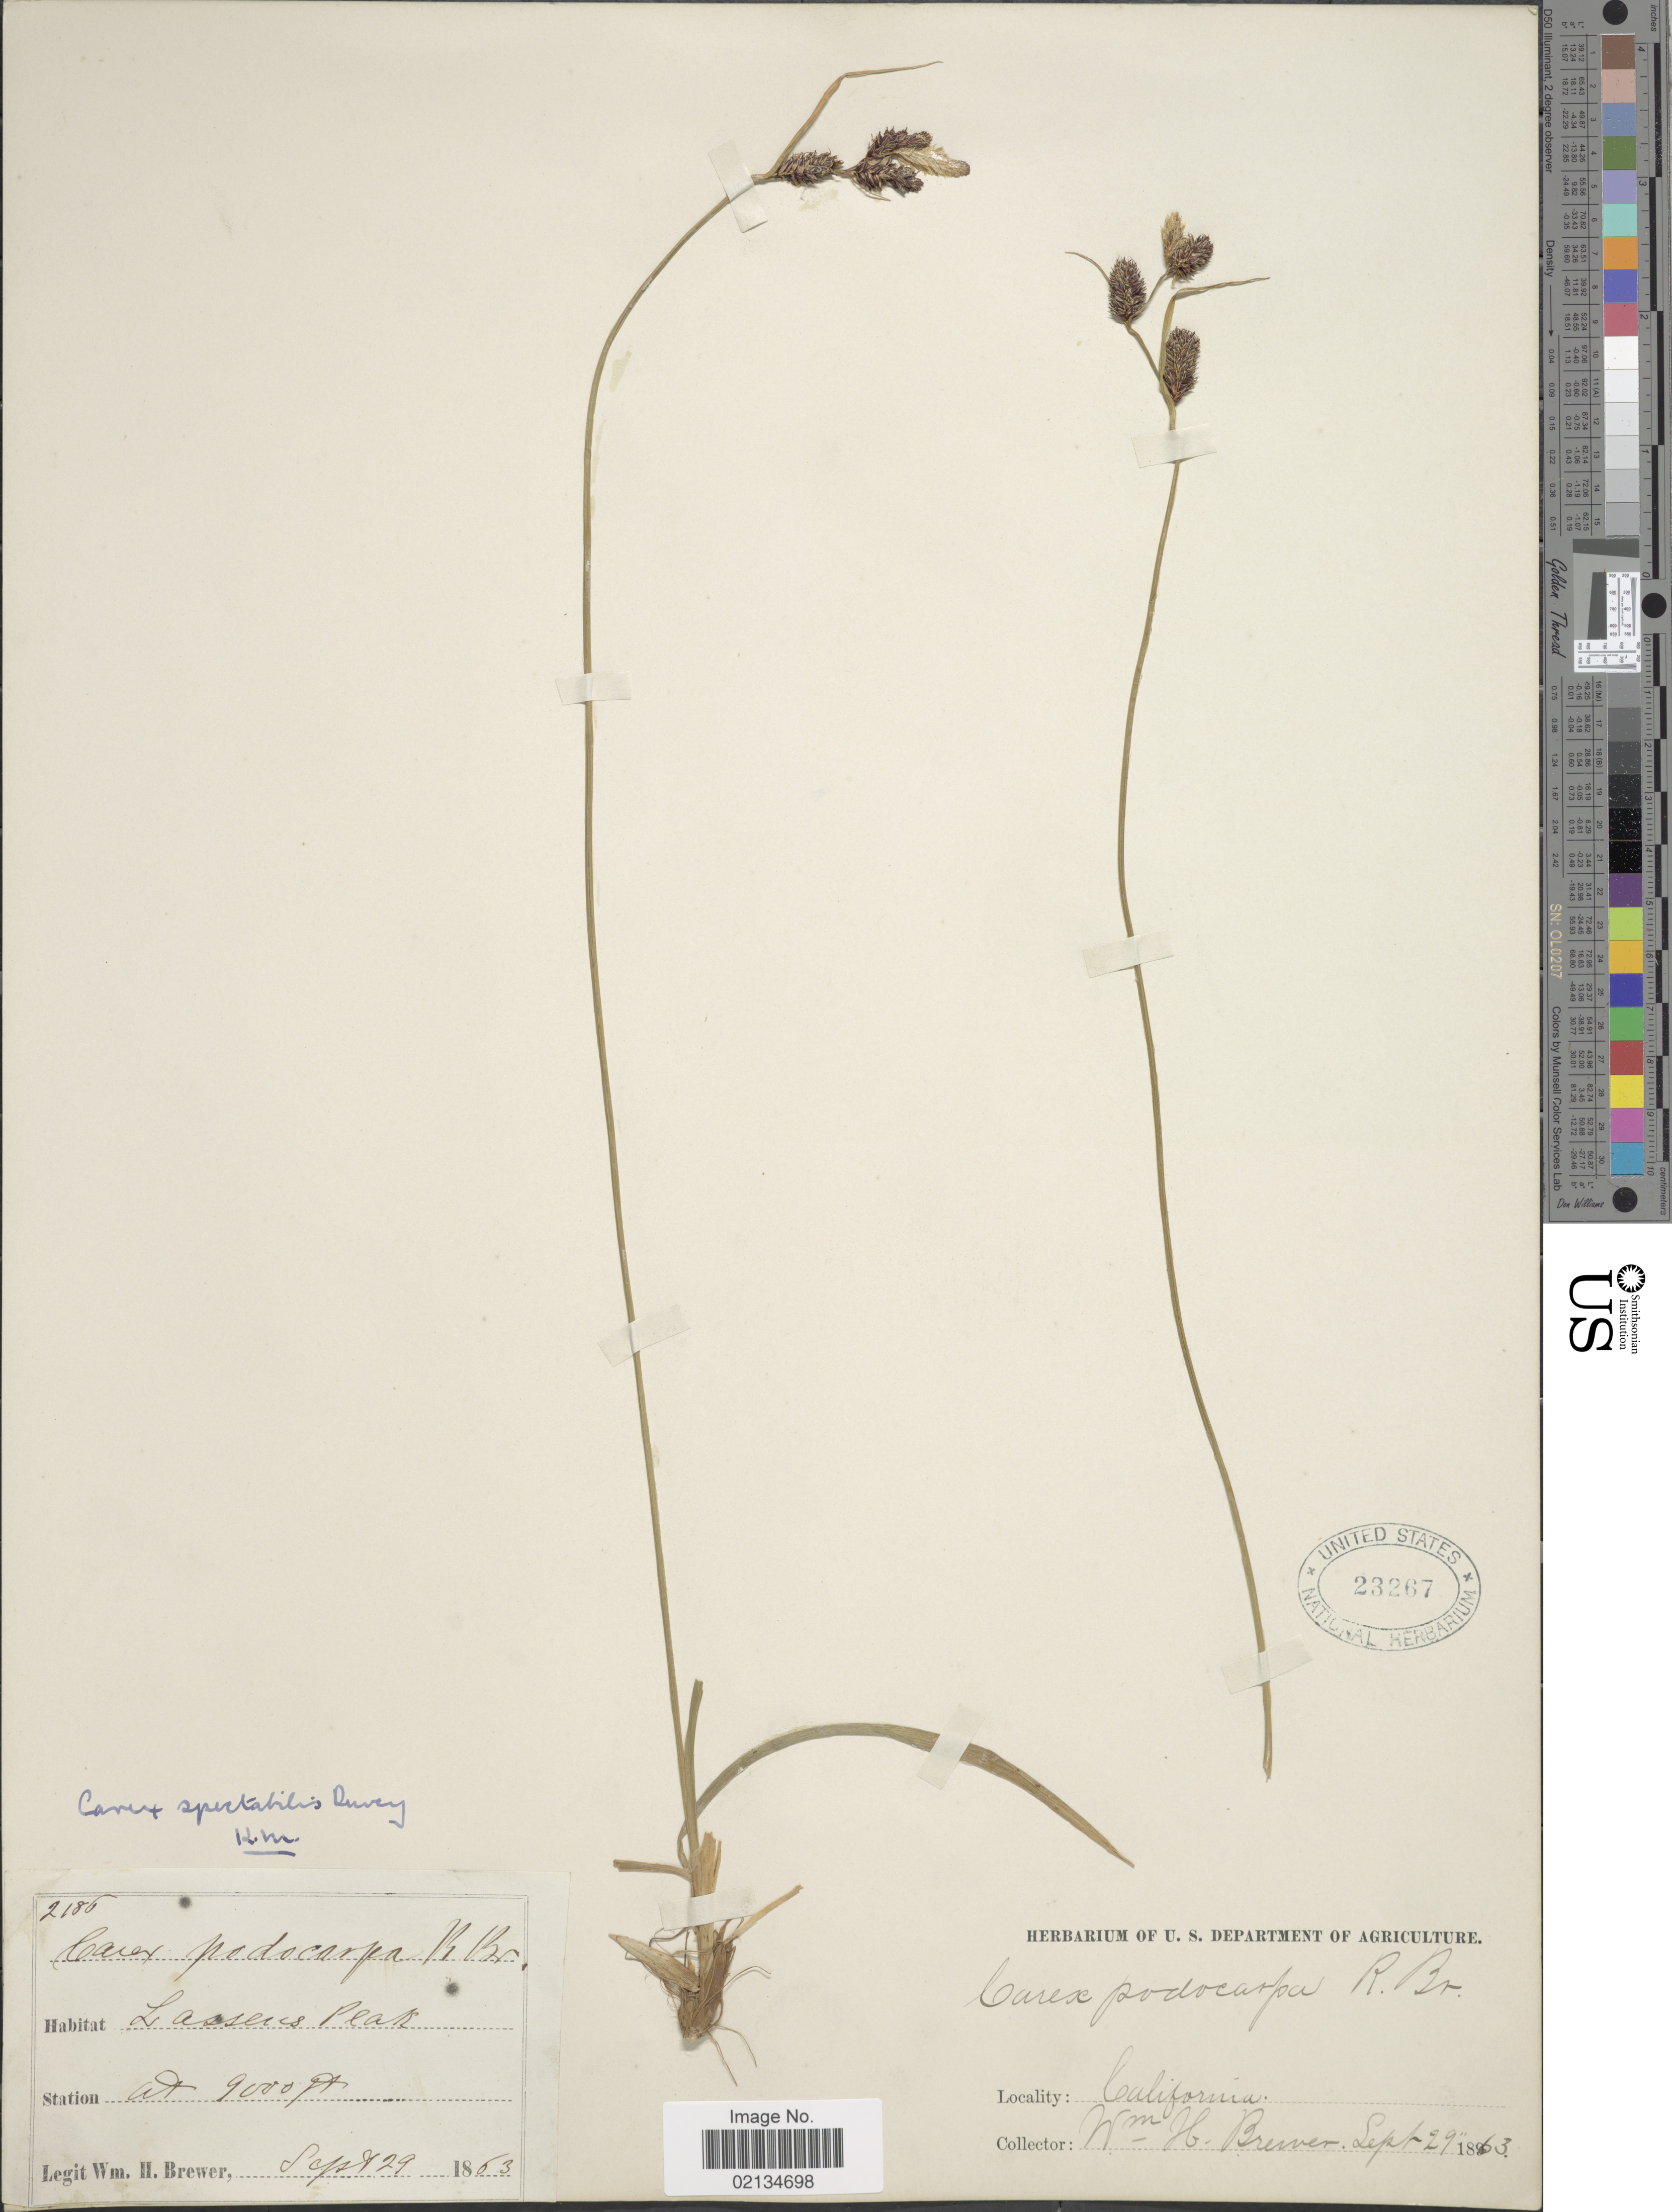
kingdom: Plantae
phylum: Tracheophyta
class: Liliopsida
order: Poales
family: Cyperaceae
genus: Carex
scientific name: Carex spectabilis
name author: Dewey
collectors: W. H. Brewer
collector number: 2186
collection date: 1863-09-29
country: United States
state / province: California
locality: Lassens Peak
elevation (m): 2743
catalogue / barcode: US 23267